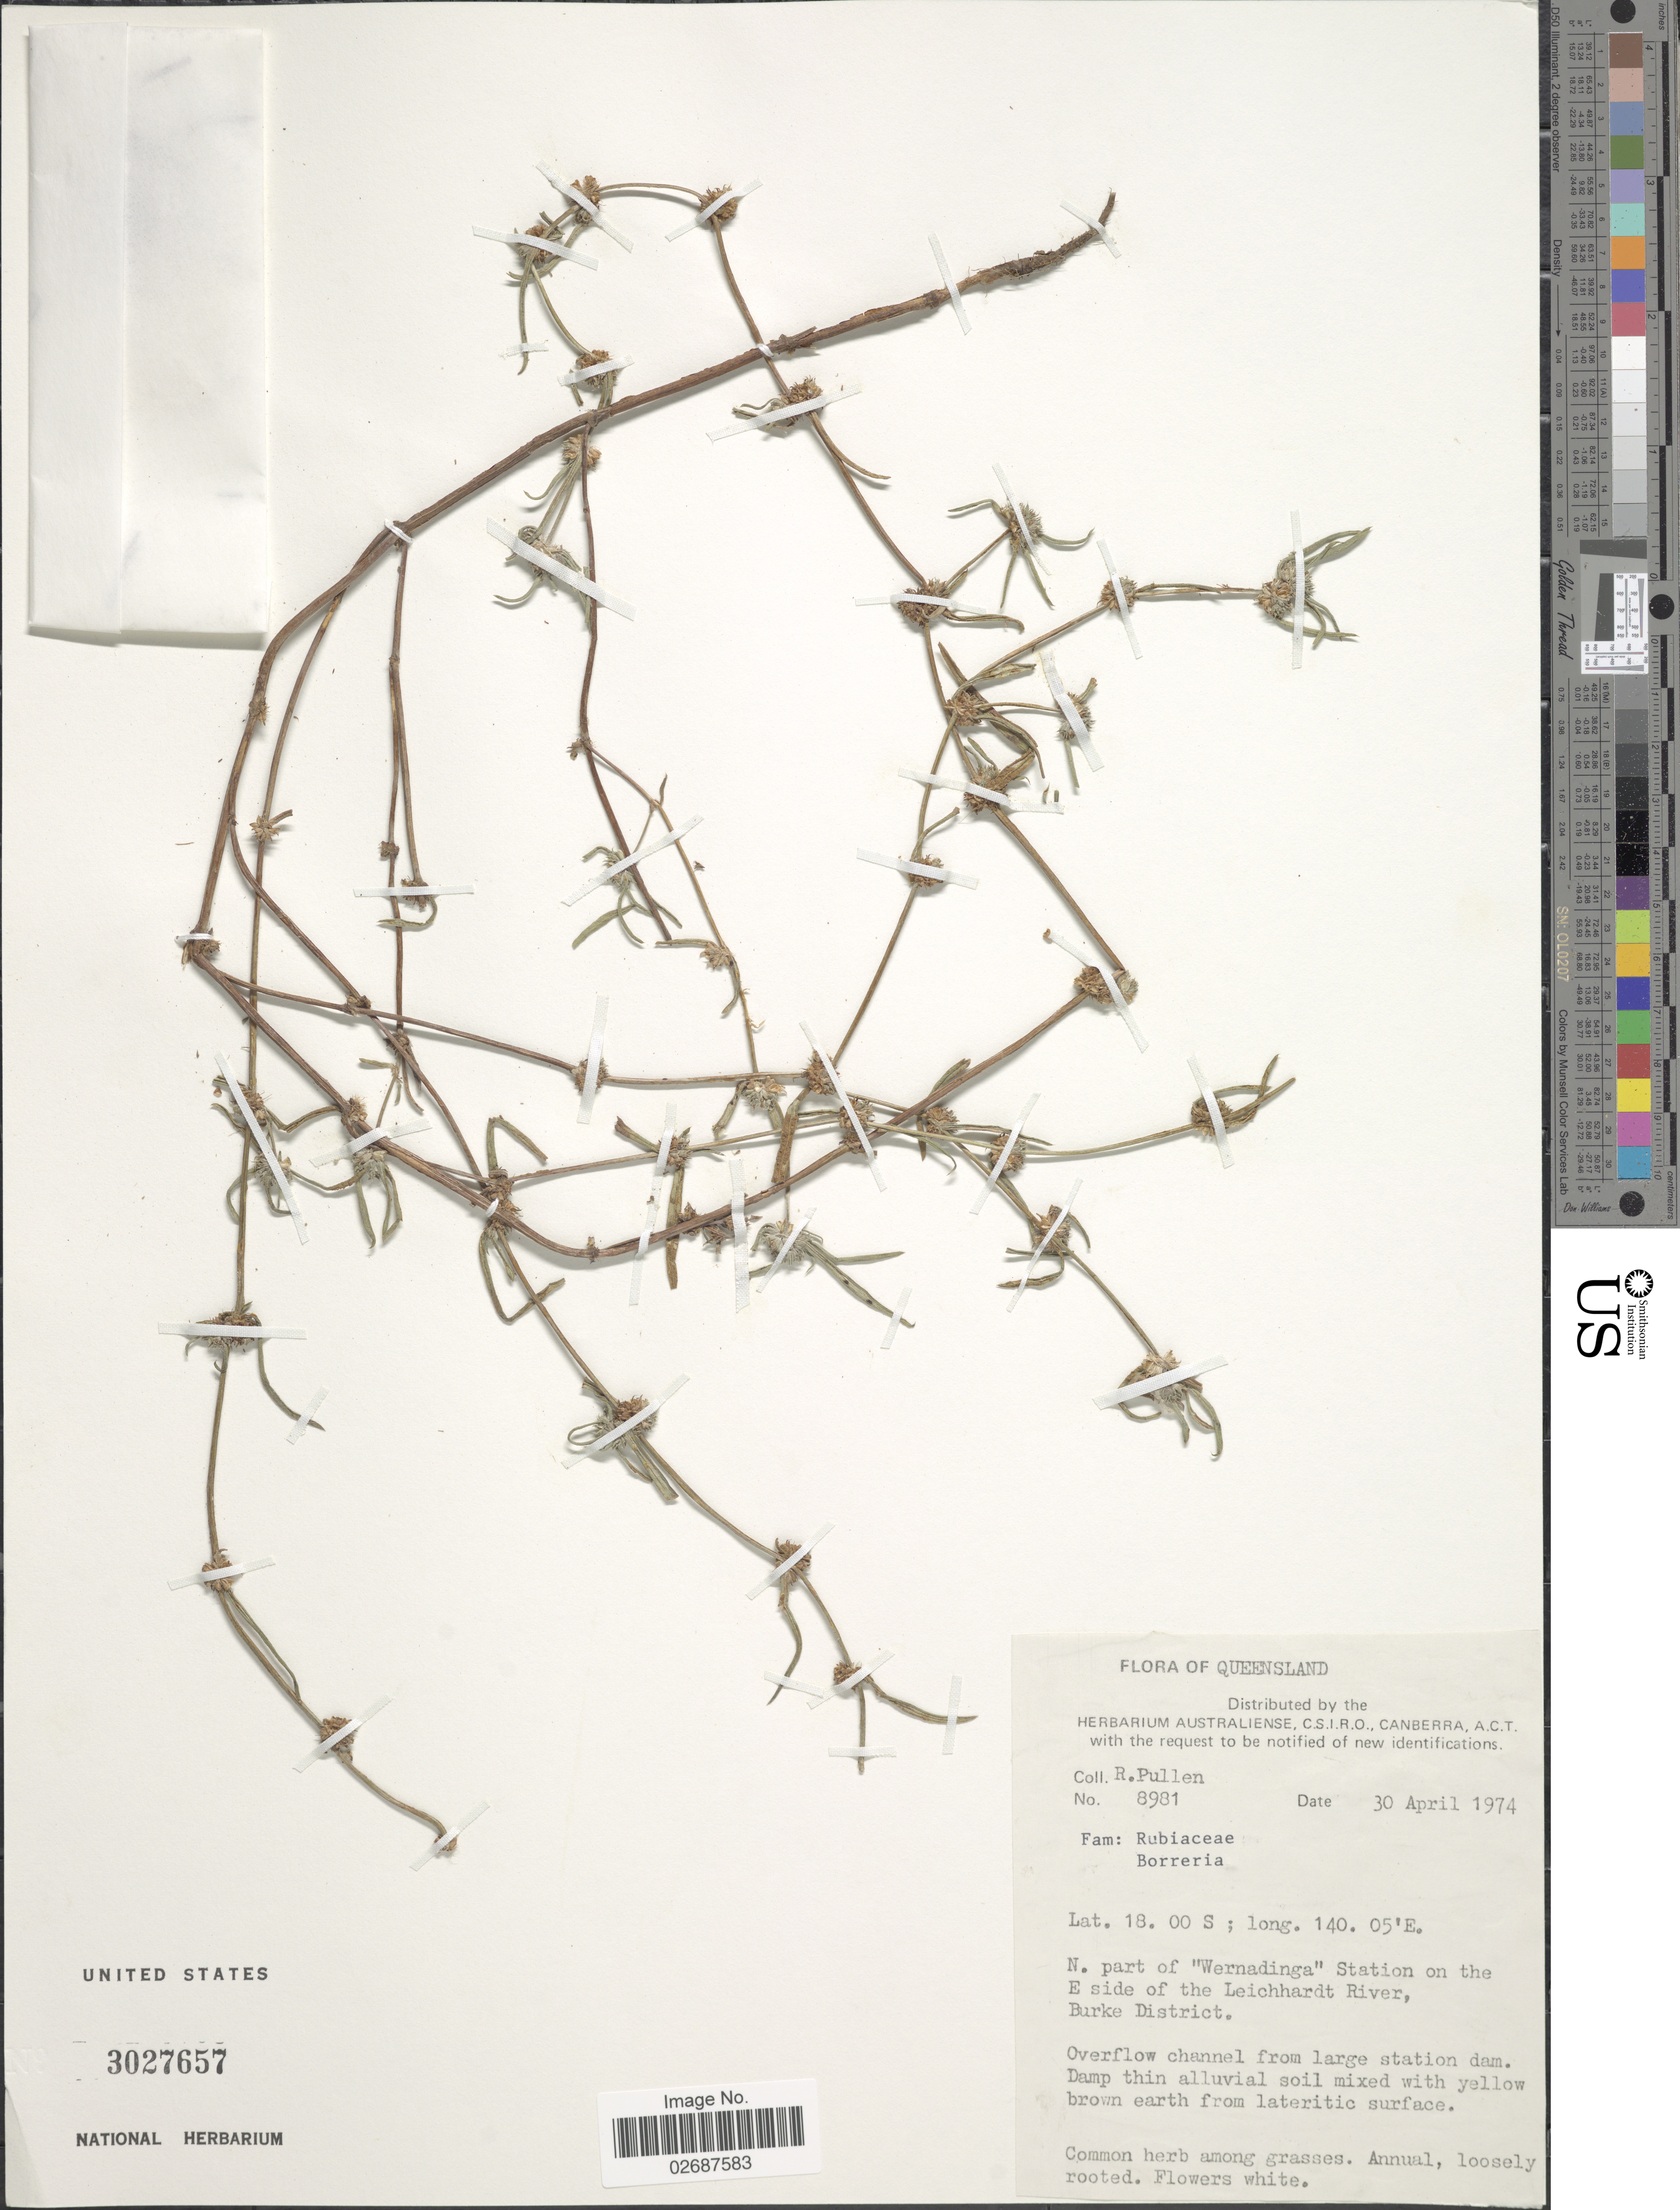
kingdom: Plantae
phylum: Tracheophyta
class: Magnoliopsida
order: Gentianales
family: Rubiaceae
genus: Borreria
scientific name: Borreria sp.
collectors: R. Pullen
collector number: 8981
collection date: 1974-04-30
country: Australia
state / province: Queensland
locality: N. part of "Wernadinga"Station on the E side of the Leichardt River, Burke District, overflow channel from large station dam.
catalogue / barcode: US 3027657